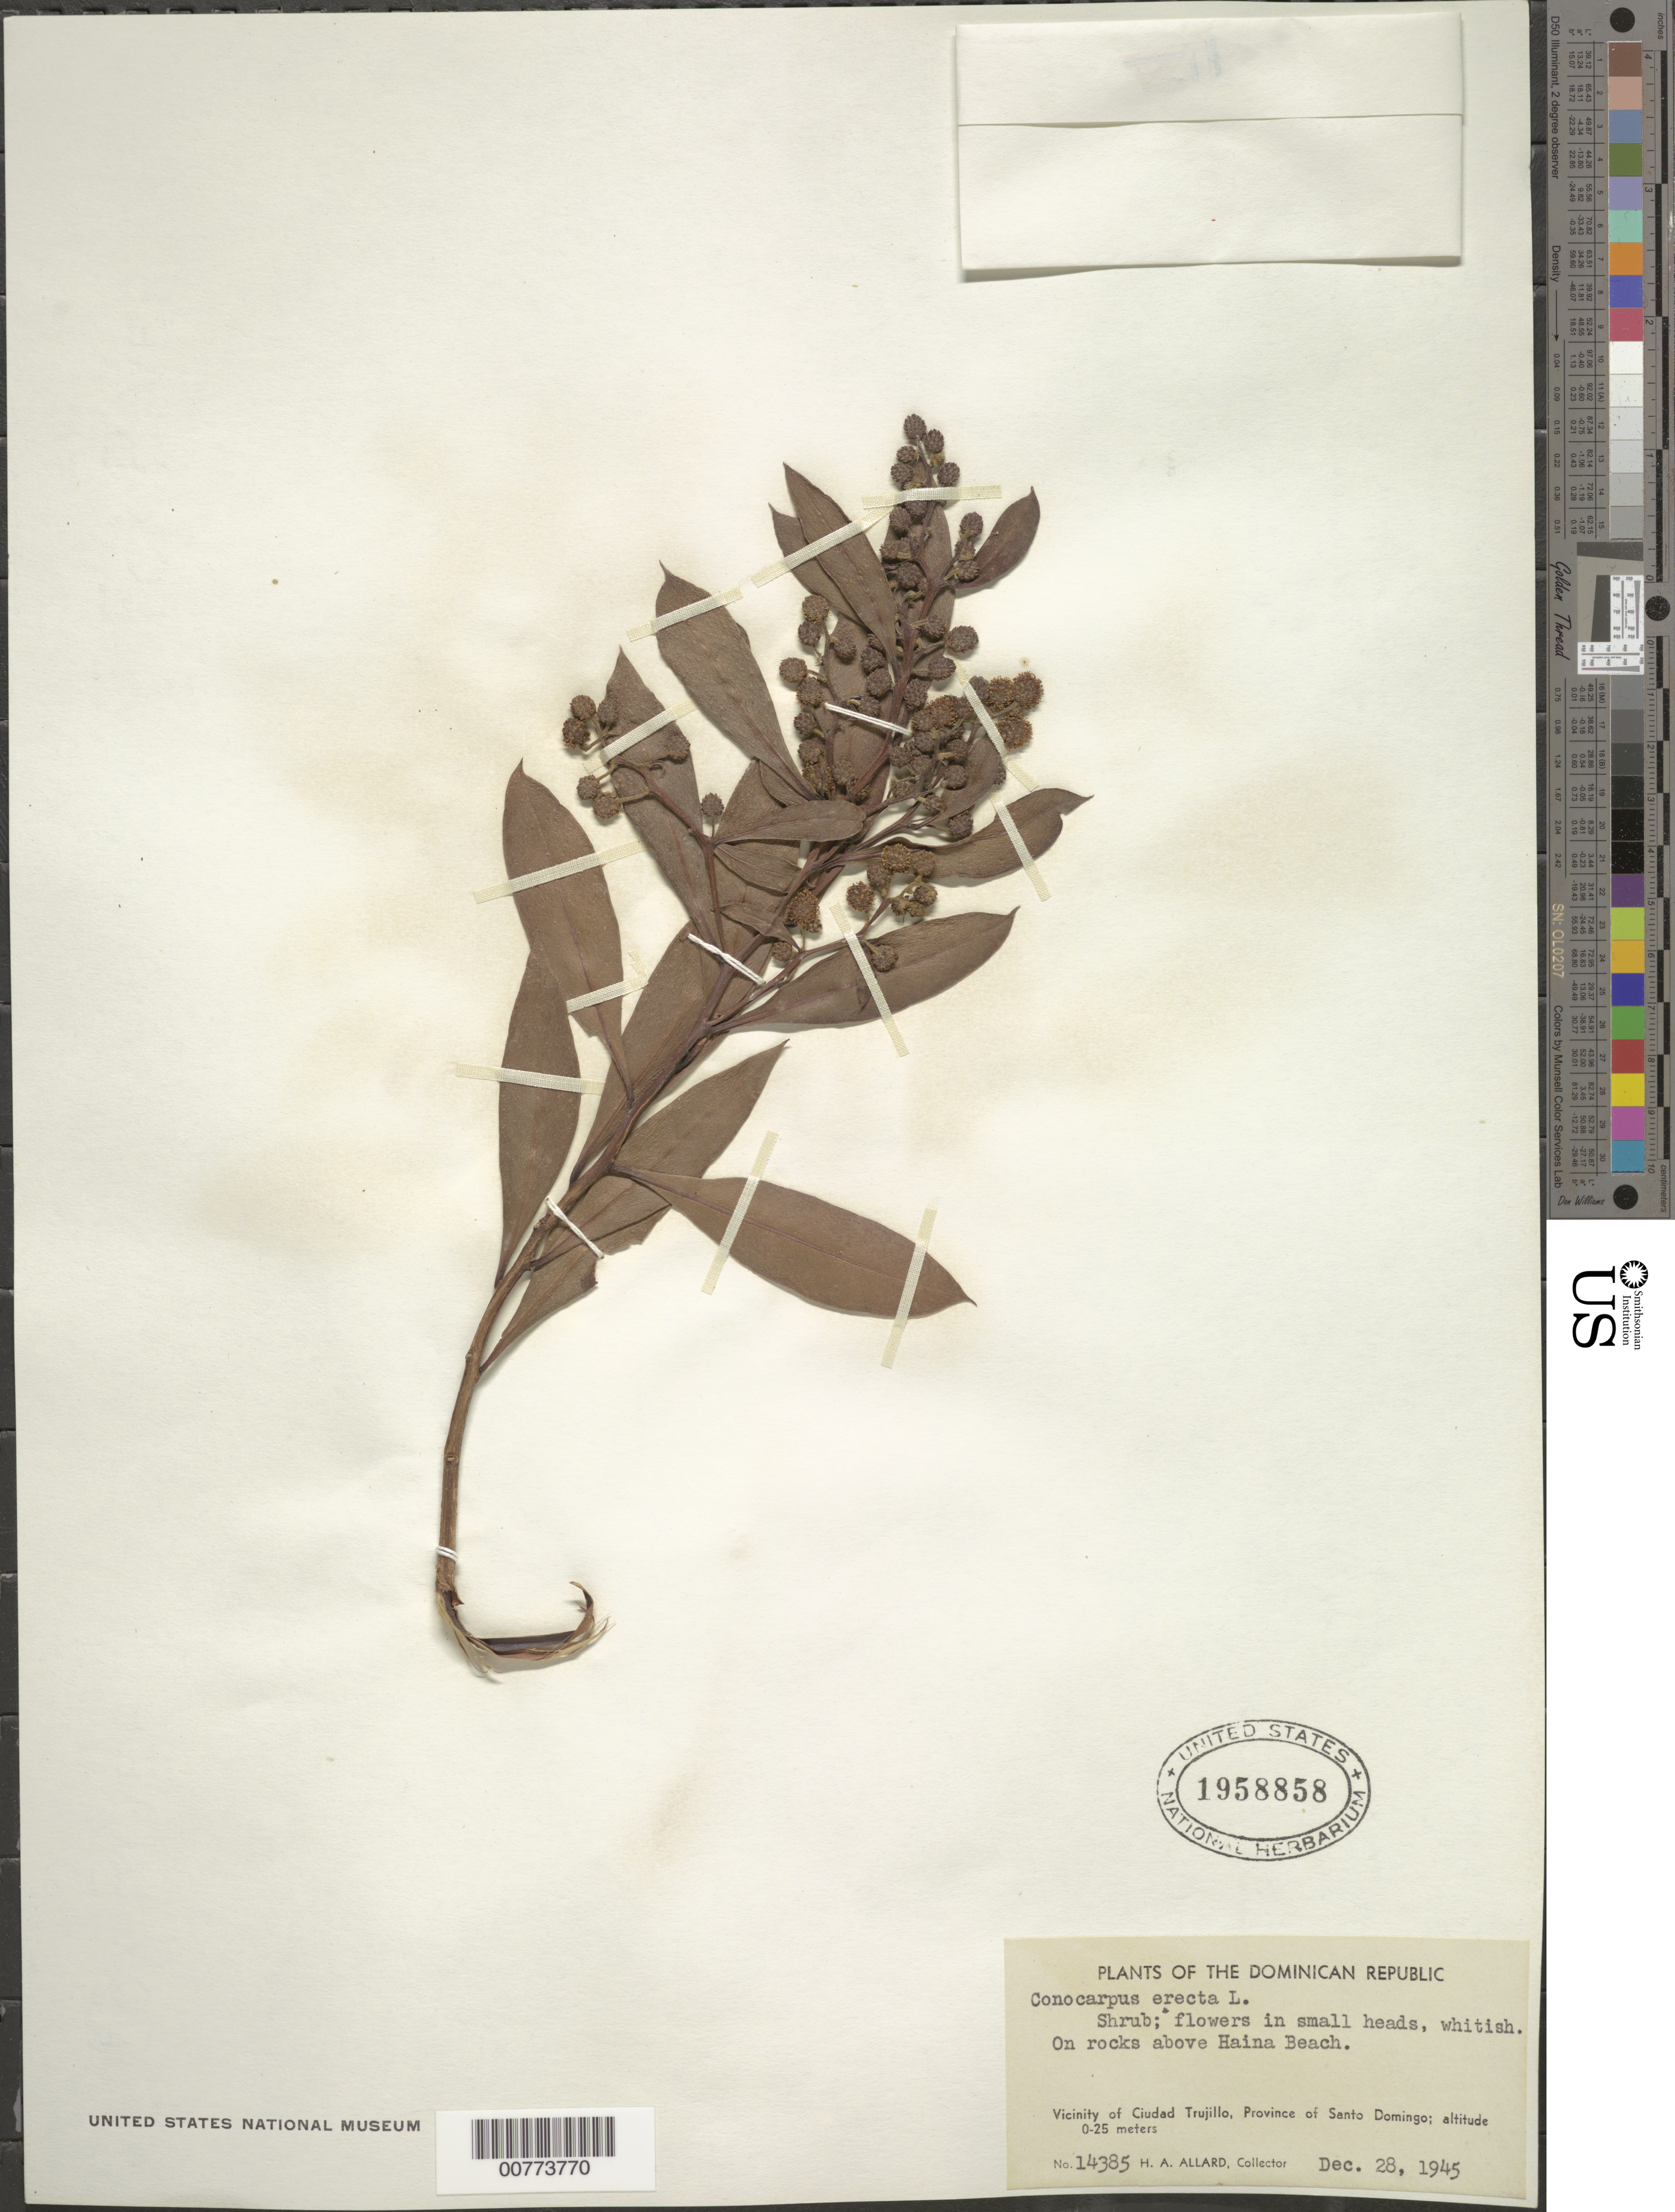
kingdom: Plantae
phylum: Tracheophyta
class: Magnoliopsida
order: Myrtales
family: Combretaceae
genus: Conocarpus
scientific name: Conocarpus erectus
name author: L.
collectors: H. A. Allard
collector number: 14385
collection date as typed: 28 Dec 1945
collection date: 1945-12-28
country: Dominican Republic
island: Hispaniola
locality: Province of Santo Domingo, vicinity of Ciudad Trujillo, above Haina Beach.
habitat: On rocks.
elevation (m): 0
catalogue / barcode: US 1958858